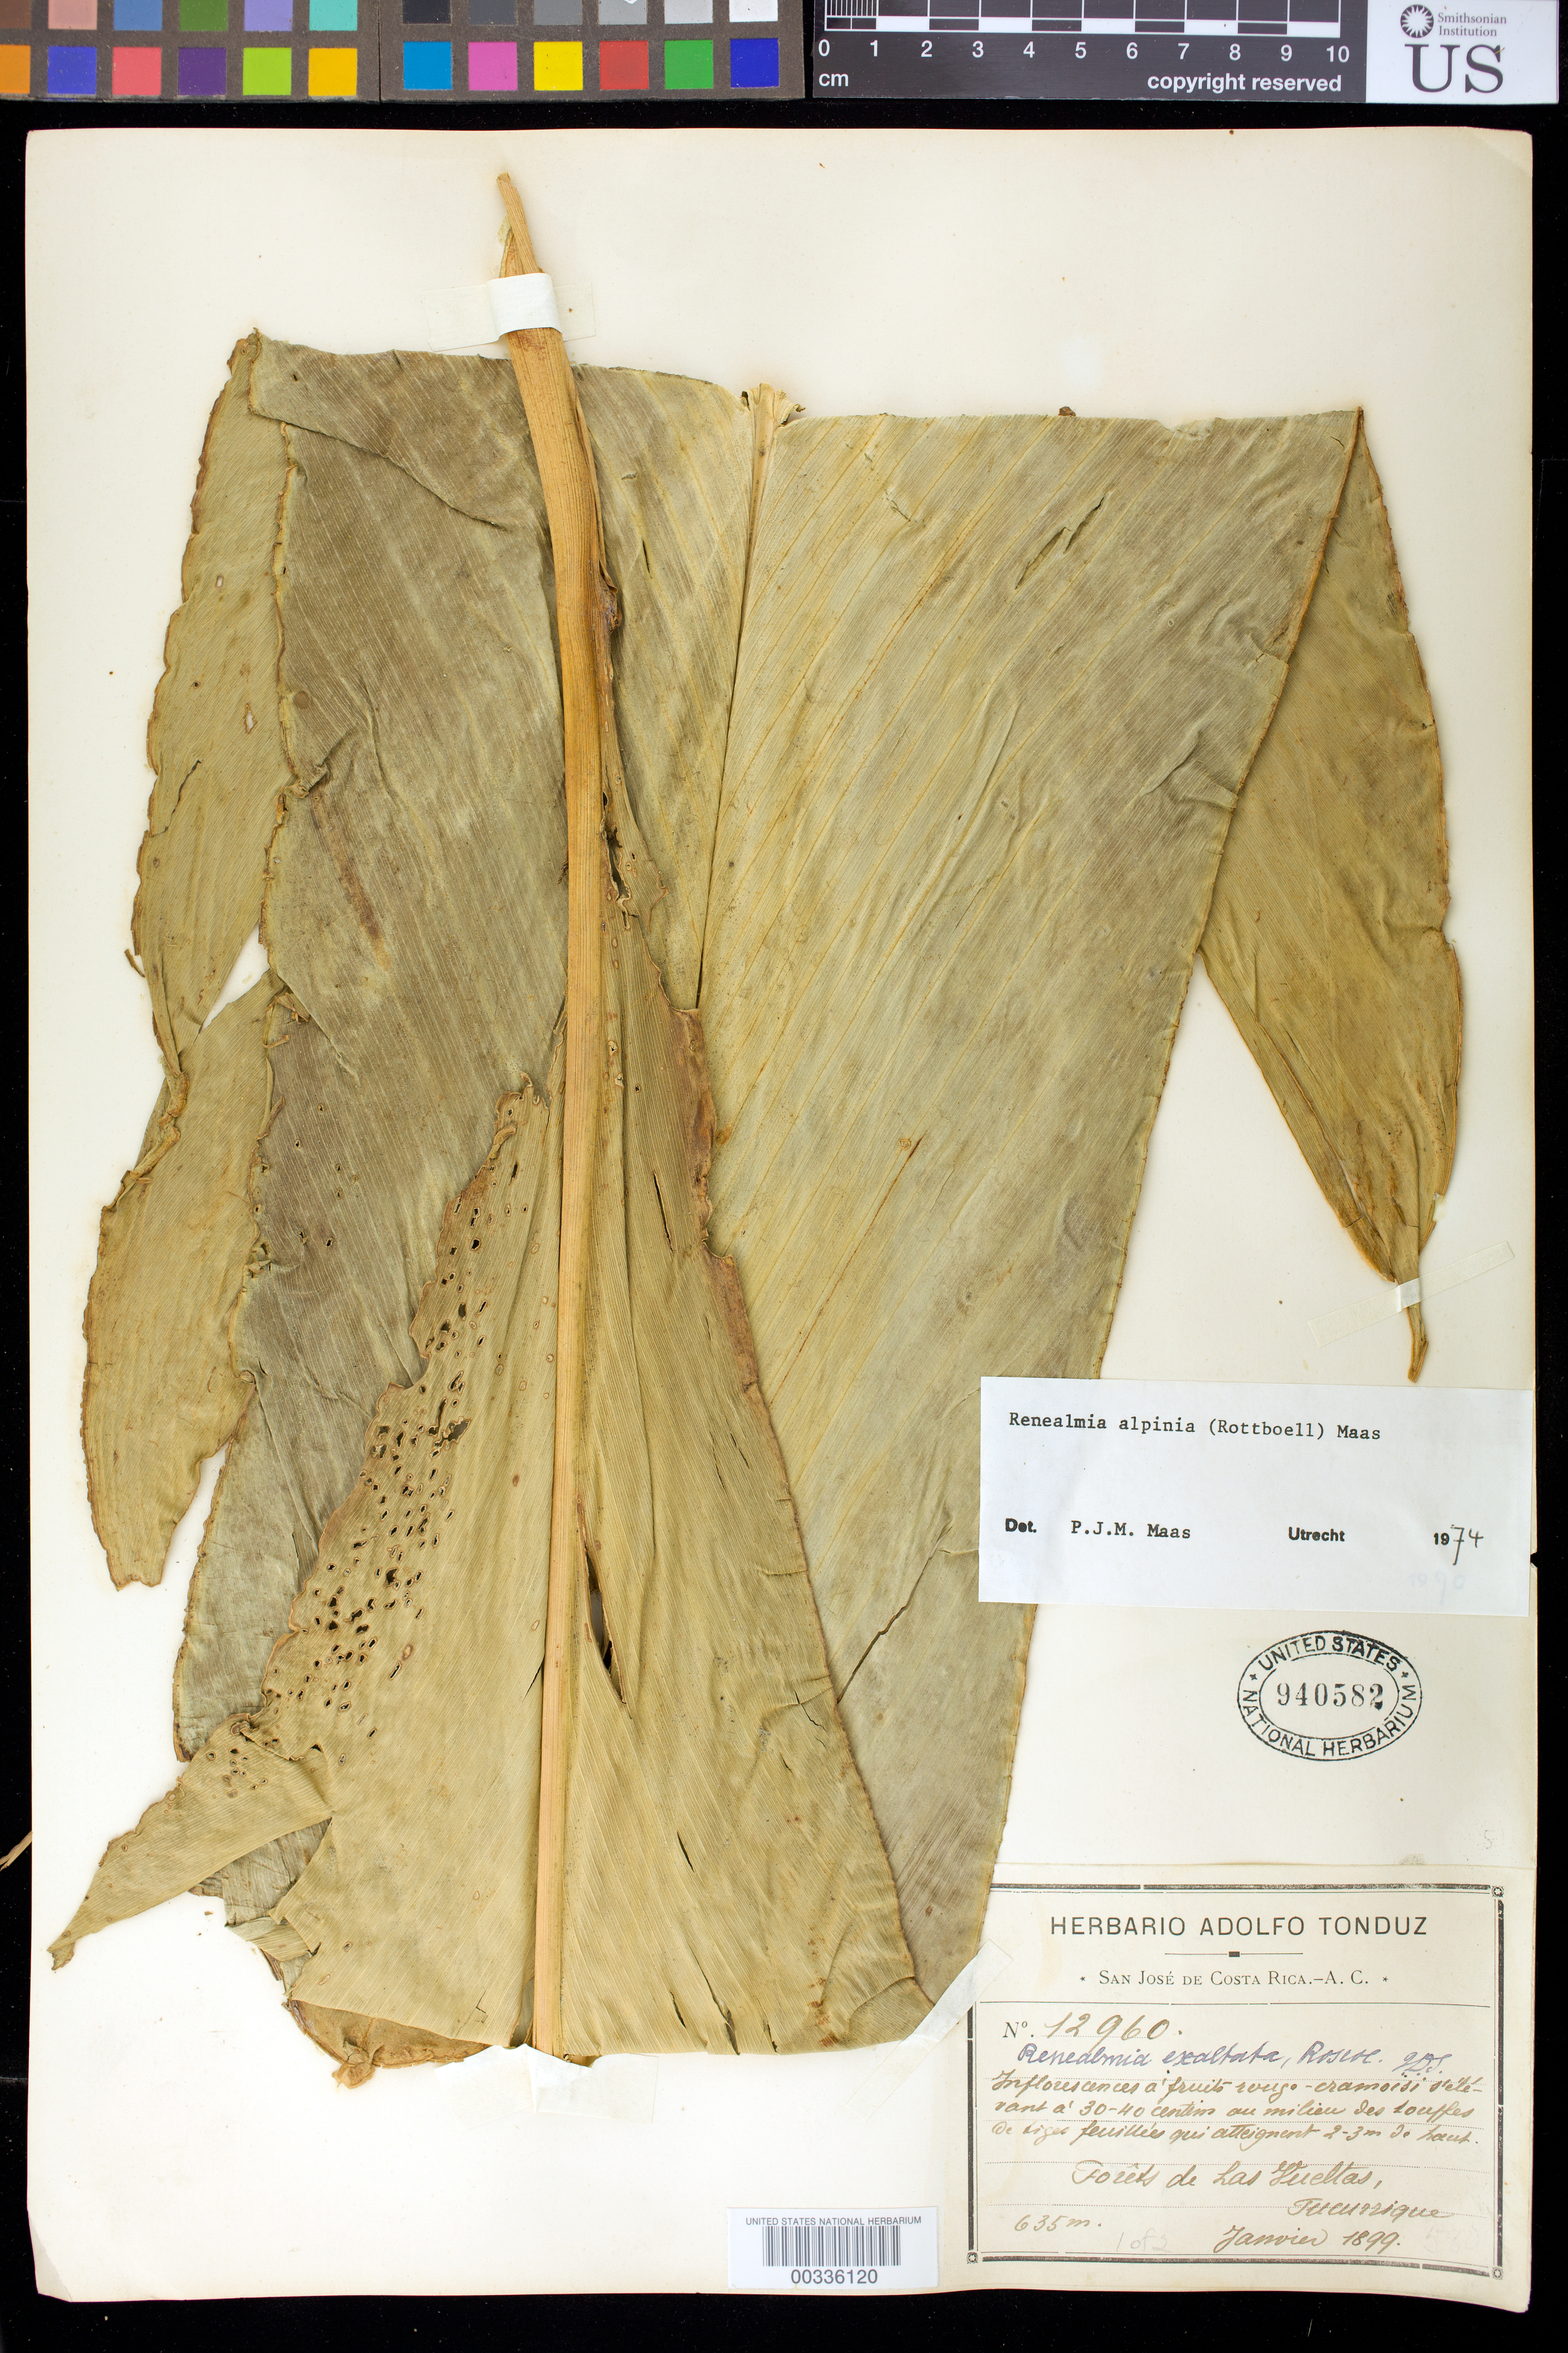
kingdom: Plantae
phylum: Tracheophyta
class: Liliopsida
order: Zingiberales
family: Zingiberaceae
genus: Renealmia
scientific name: Renealmia alpinia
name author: (Rottb.) Maas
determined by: Maas, Paul J. M.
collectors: A. Tonduz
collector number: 12960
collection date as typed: Jan 1899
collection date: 1899-01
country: Costa Rica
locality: Forets de las Vueltas, Tucurrique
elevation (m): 635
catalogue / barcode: US 940582